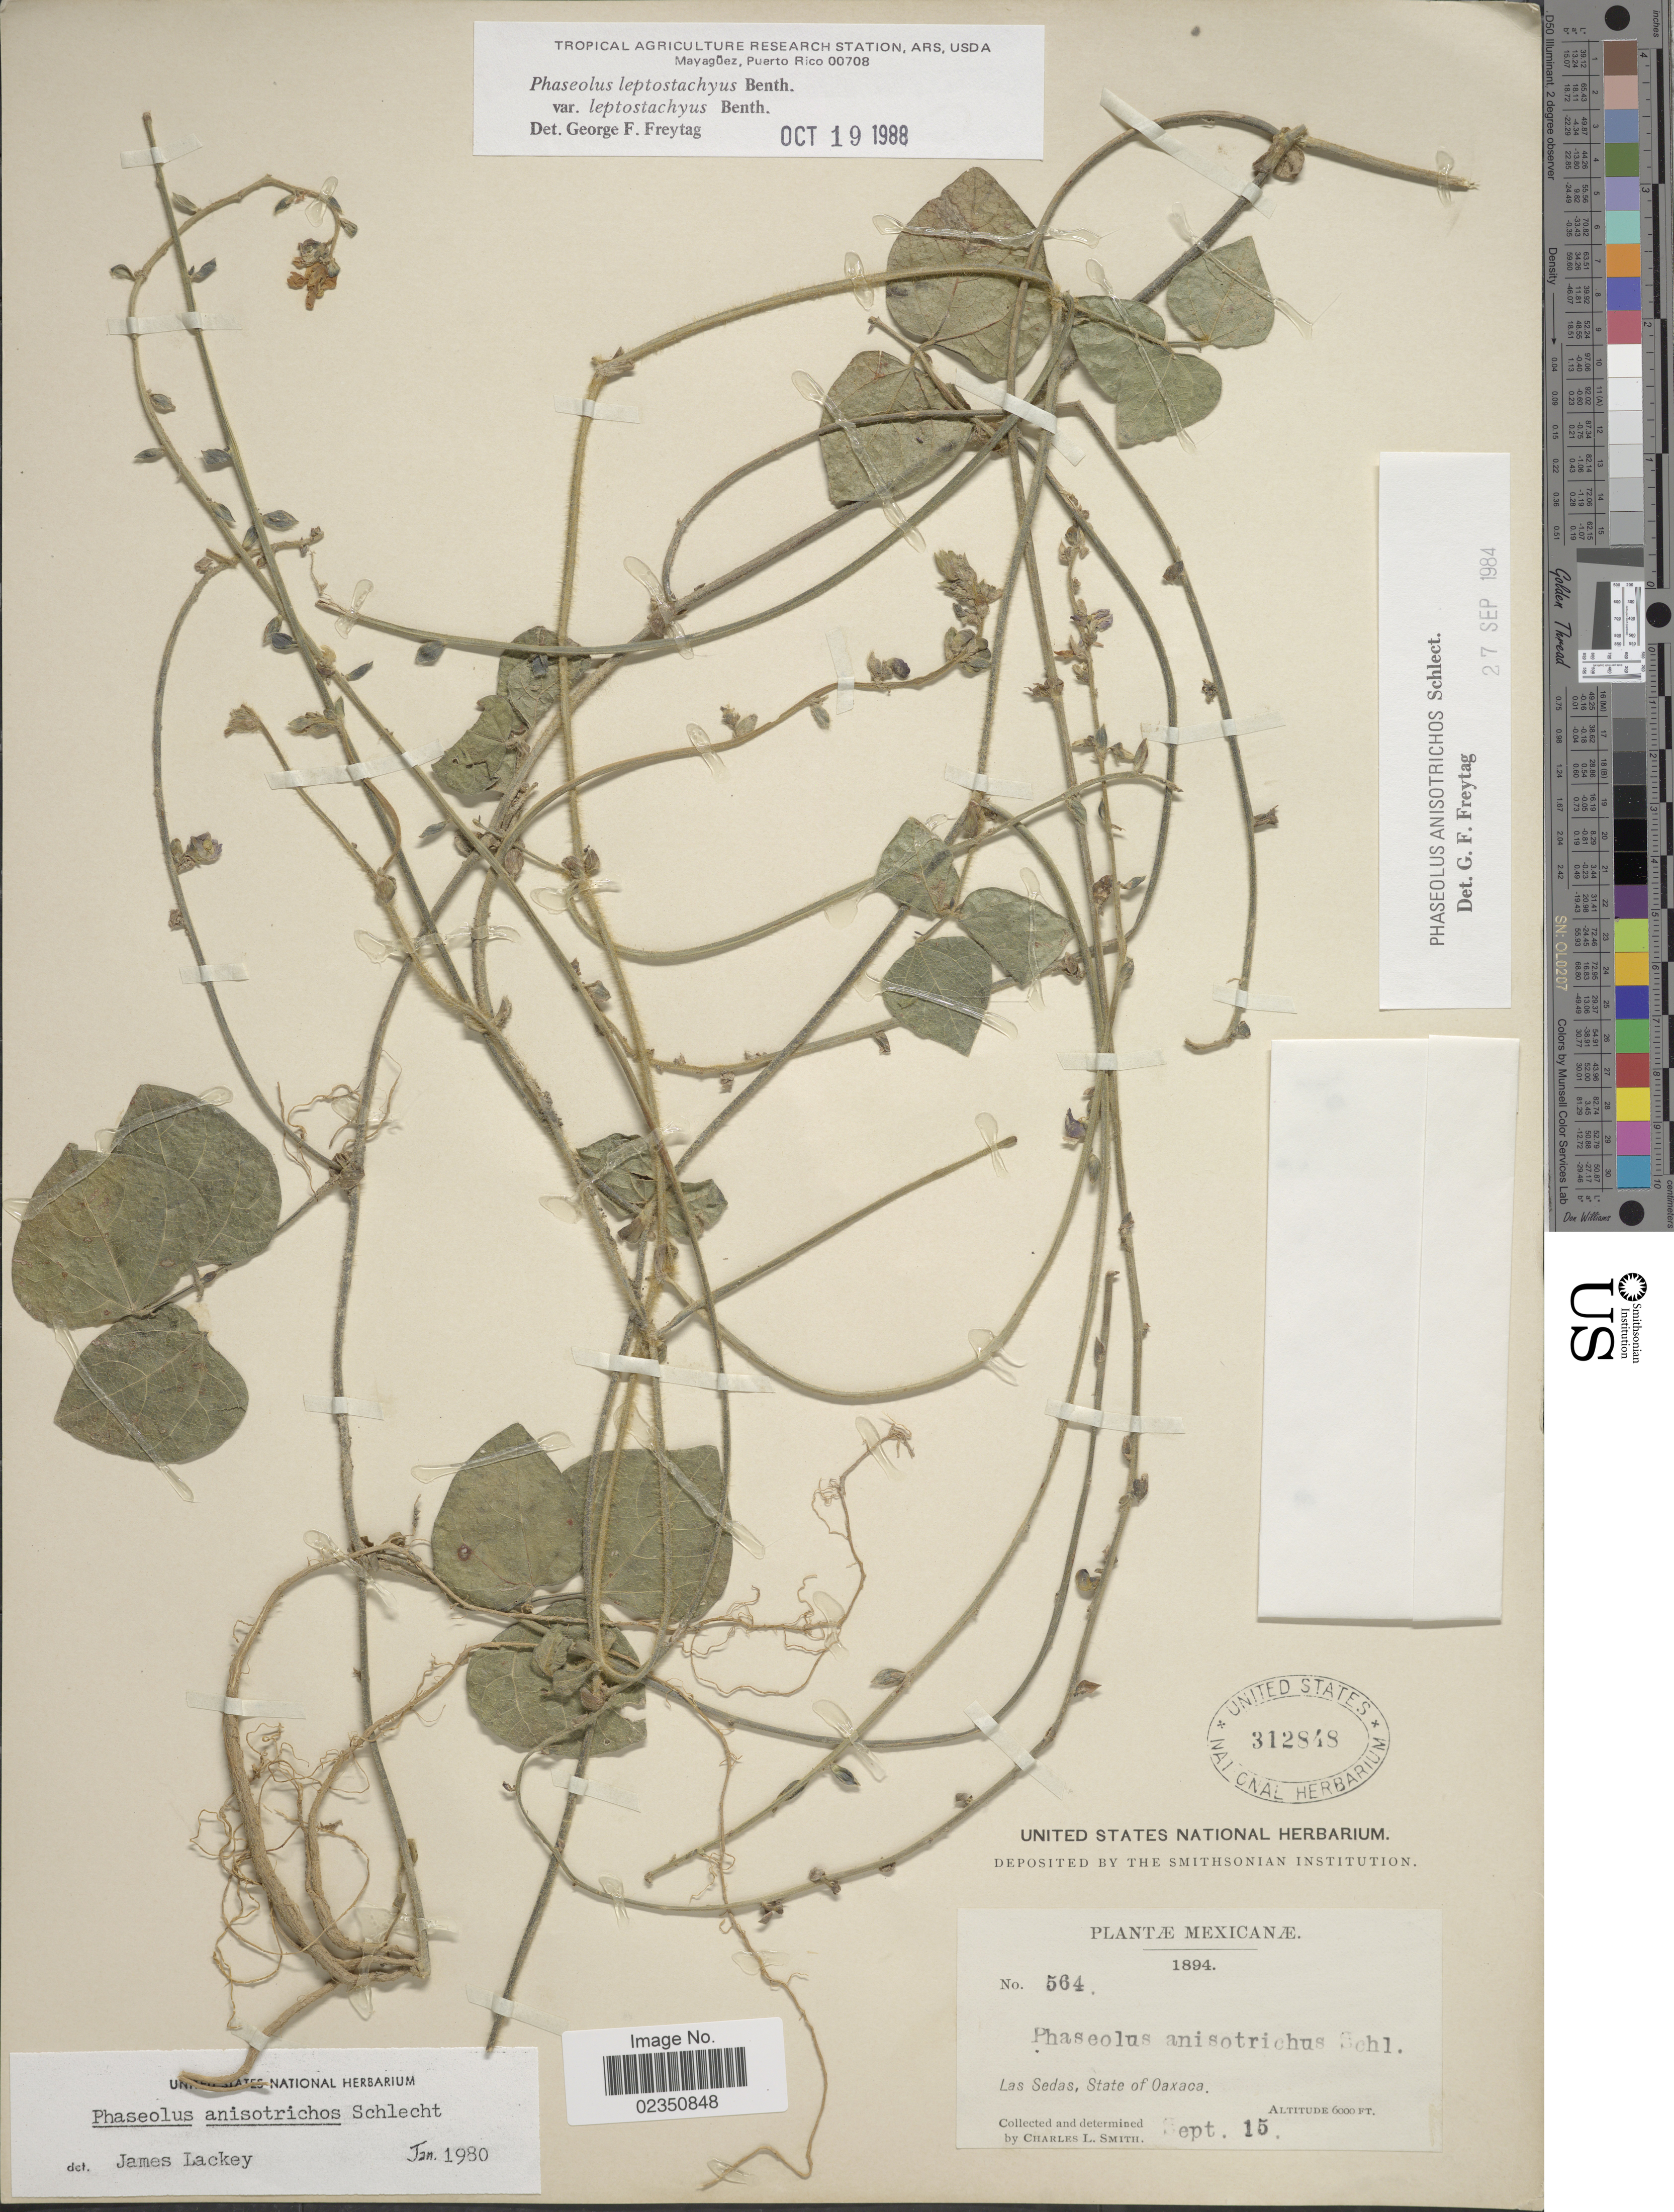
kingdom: Plantae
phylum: Tracheophyta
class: Magnoliopsida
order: Fabales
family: Fabaceae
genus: Phaseolus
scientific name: Phaseolus leptostachyus var. leptostachyus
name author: Benth.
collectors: C. L. Smith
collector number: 564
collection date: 1894-09-15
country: Mexico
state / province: Oaxaca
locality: Las Sedas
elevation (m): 1829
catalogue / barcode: US 312848